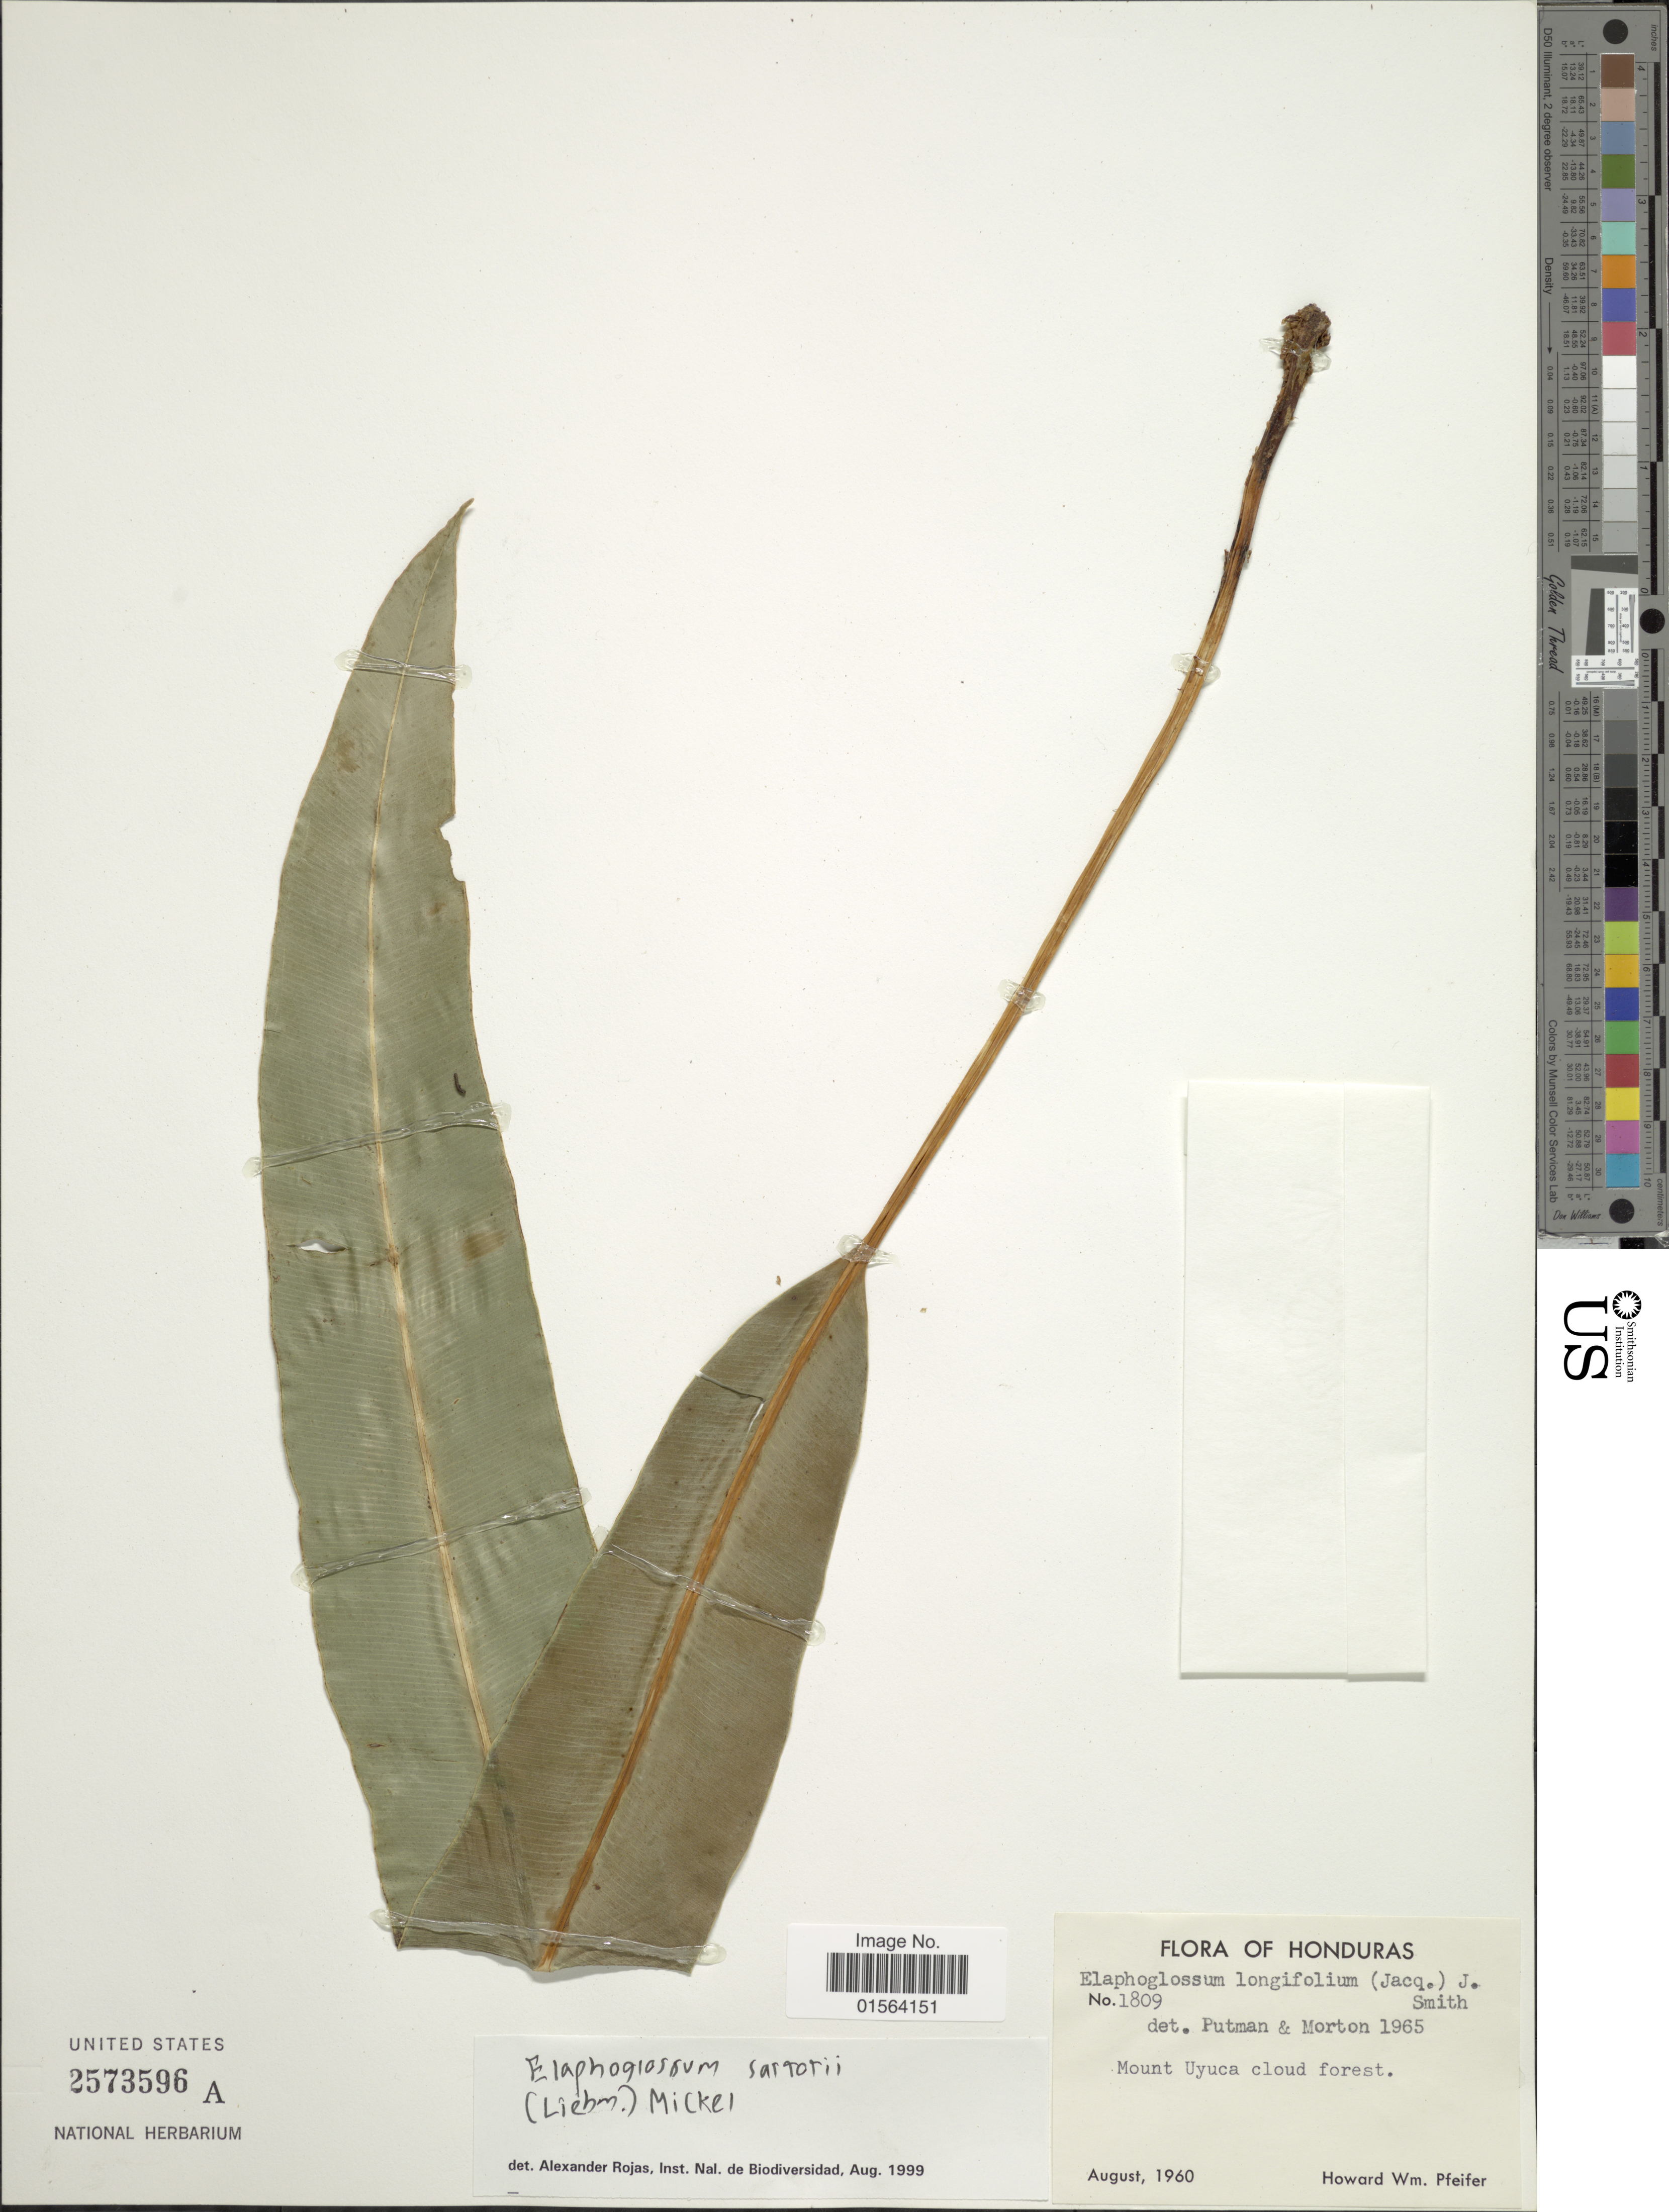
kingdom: Plantae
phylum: Tracheophyta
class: Polypodiopsida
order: Polypodiales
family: Dryopteridaceae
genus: Elaphoglossum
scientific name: Elaphoglossum latifolium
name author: (Sw.) J. Sm.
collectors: H. W. Pfeifer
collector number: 1809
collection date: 1960-08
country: Honduras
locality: Mount Uyuca cloud forest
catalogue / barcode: US 2573596A